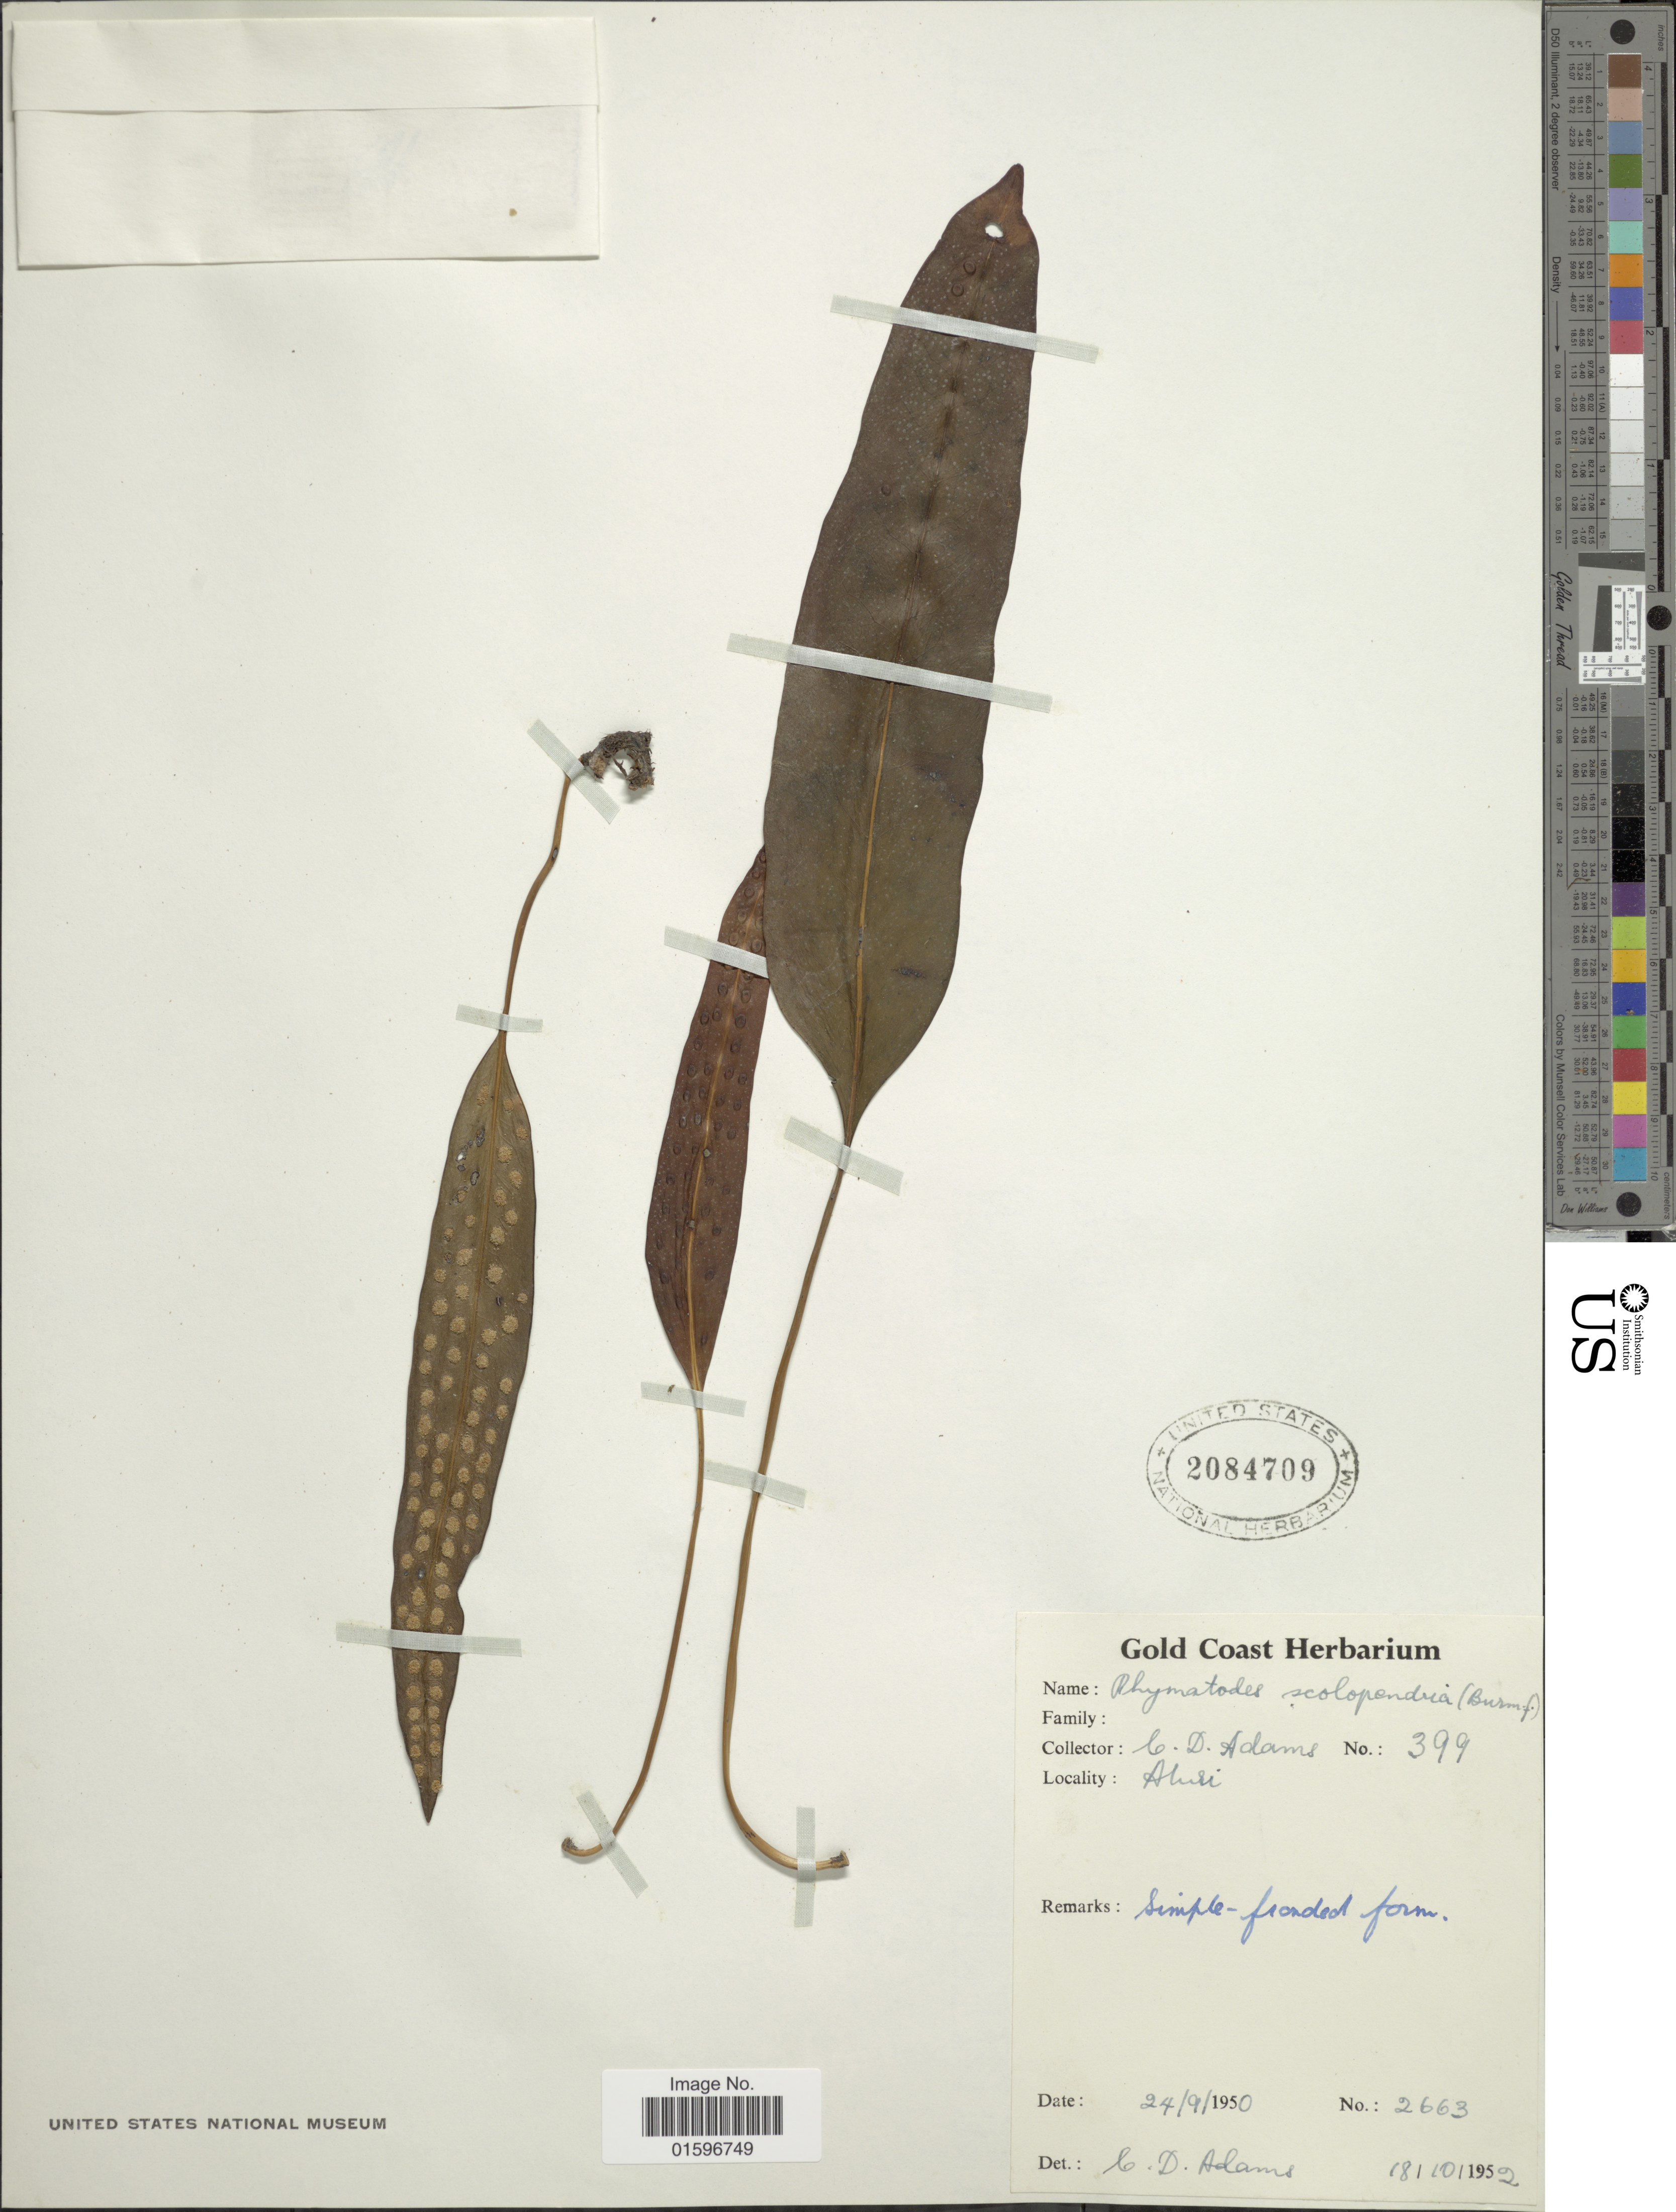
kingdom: Plantae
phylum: Tracheophyta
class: Polypodiopsida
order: Polypodiales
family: Polypodiaceae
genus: Polypodium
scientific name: Polypodium scolopendria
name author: Burm. f.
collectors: C. D. Adams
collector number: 399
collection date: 1950-09-24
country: Ghana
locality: Gold Coast, Alusi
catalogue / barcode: US 2084709